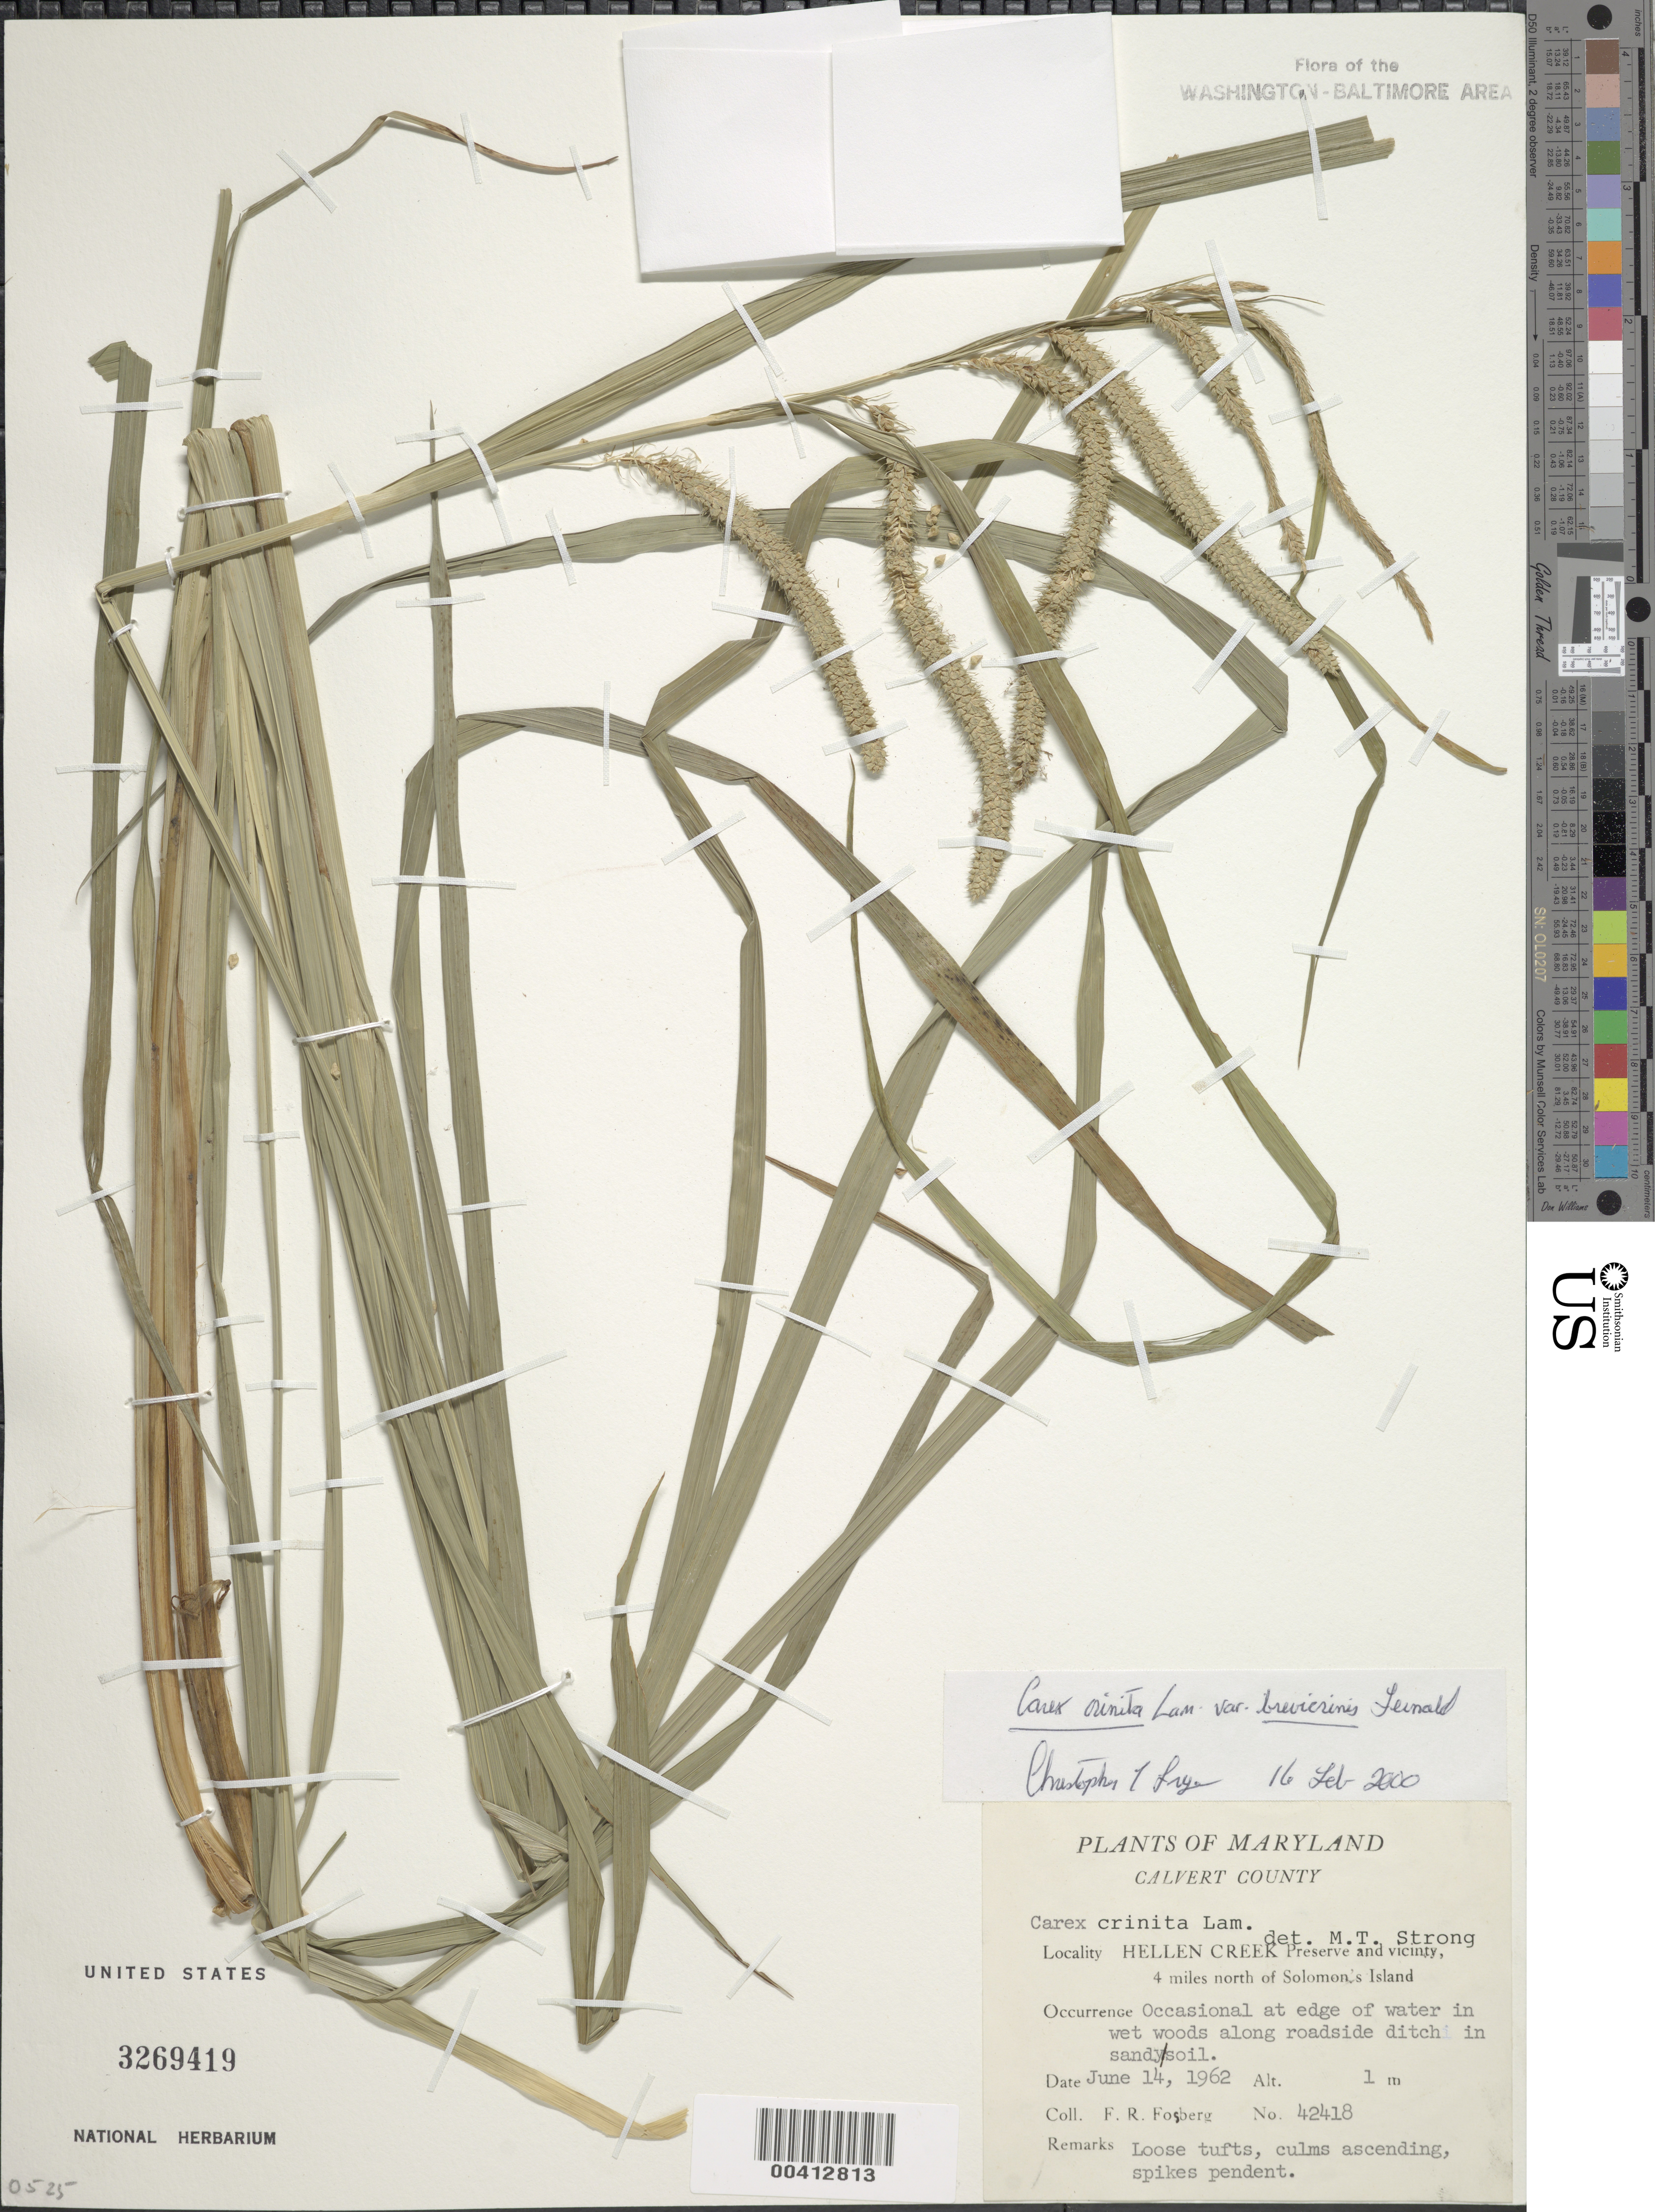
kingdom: Plantae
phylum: Tracheophyta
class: Liliopsida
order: Poales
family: Cyperaceae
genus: Carex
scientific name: Carex crinita var. brevicrinis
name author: Fernald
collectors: F. R. Fosberg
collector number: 42418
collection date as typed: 14 Jun 1962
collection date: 1962-06-14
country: United States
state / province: Maryland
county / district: Calvert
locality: Hellen Creek Preserve, N of Solomon's Island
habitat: Edge fo water in wet woods along roadside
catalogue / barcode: US 3269419